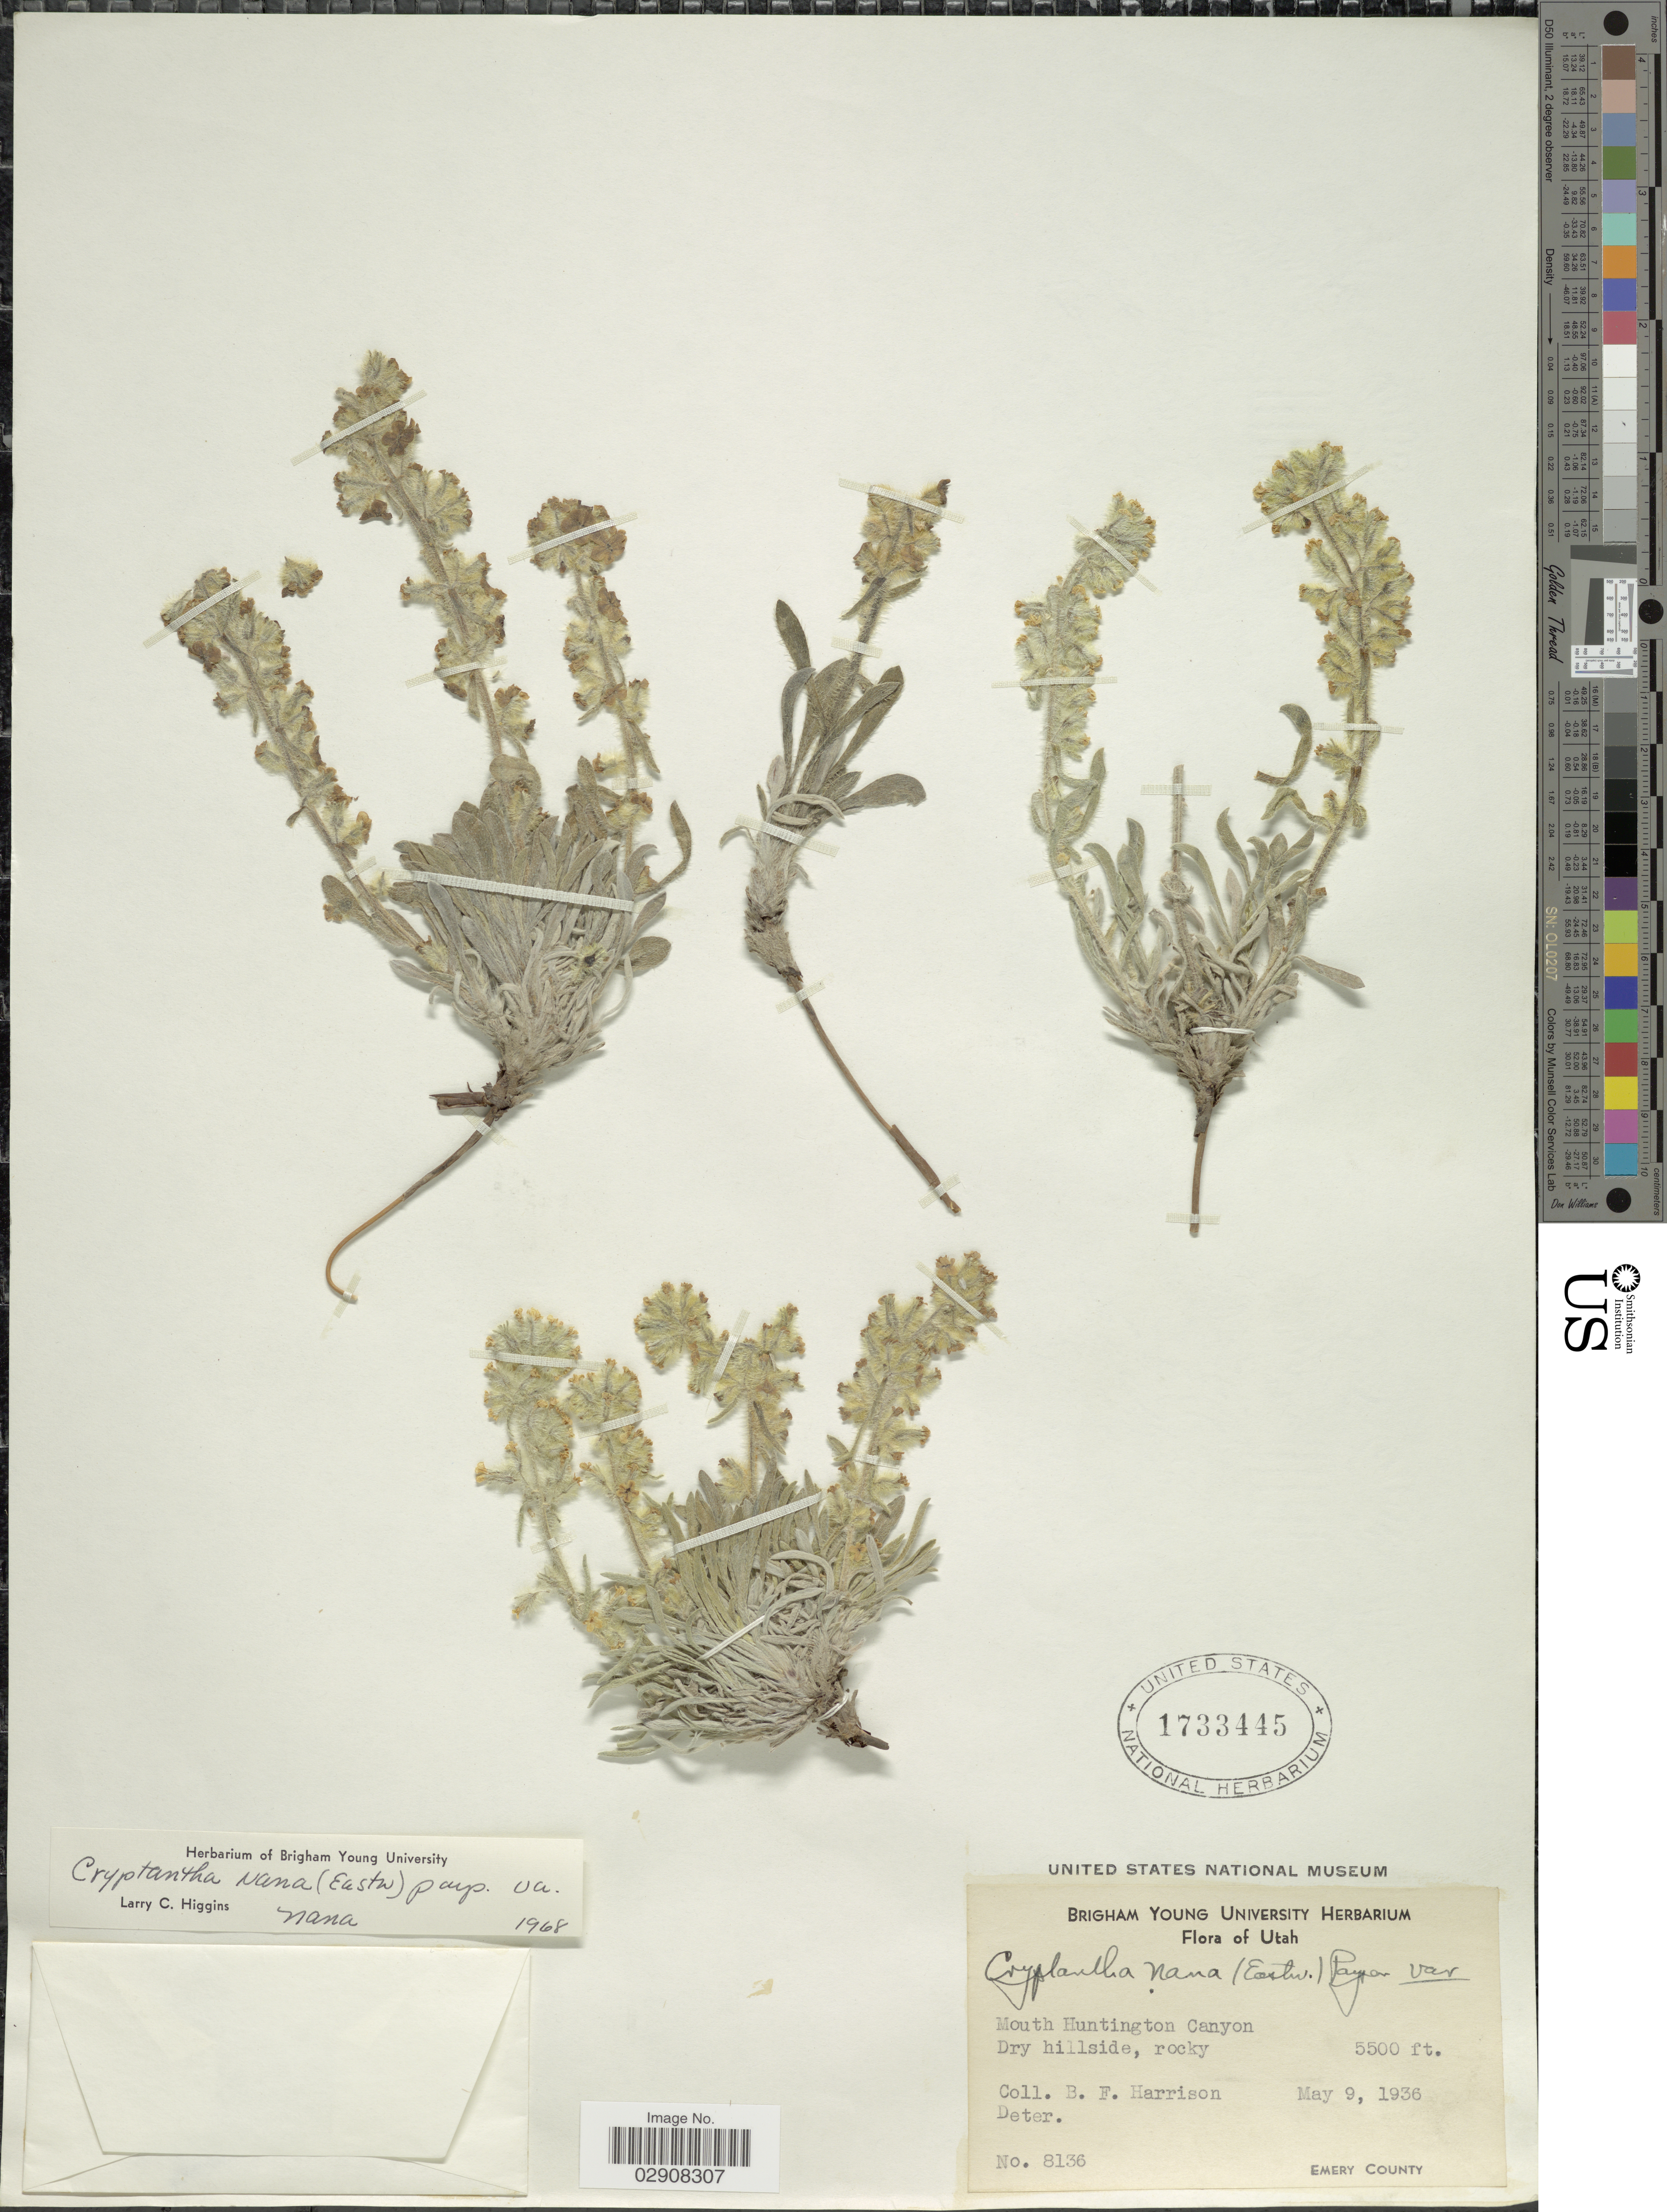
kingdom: Plantae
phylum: Tracheophyta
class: Magnoliopsida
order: Boraginales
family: Boraginaceae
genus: Cryptantha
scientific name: Cryptantha nana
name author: (Eastw.) Payson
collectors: B. F. Harrison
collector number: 8136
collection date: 1936-05-09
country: United States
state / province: Utah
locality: Mouth Huntington Canyon. Dry hillside, rocky.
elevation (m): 1676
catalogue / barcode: US 1733445